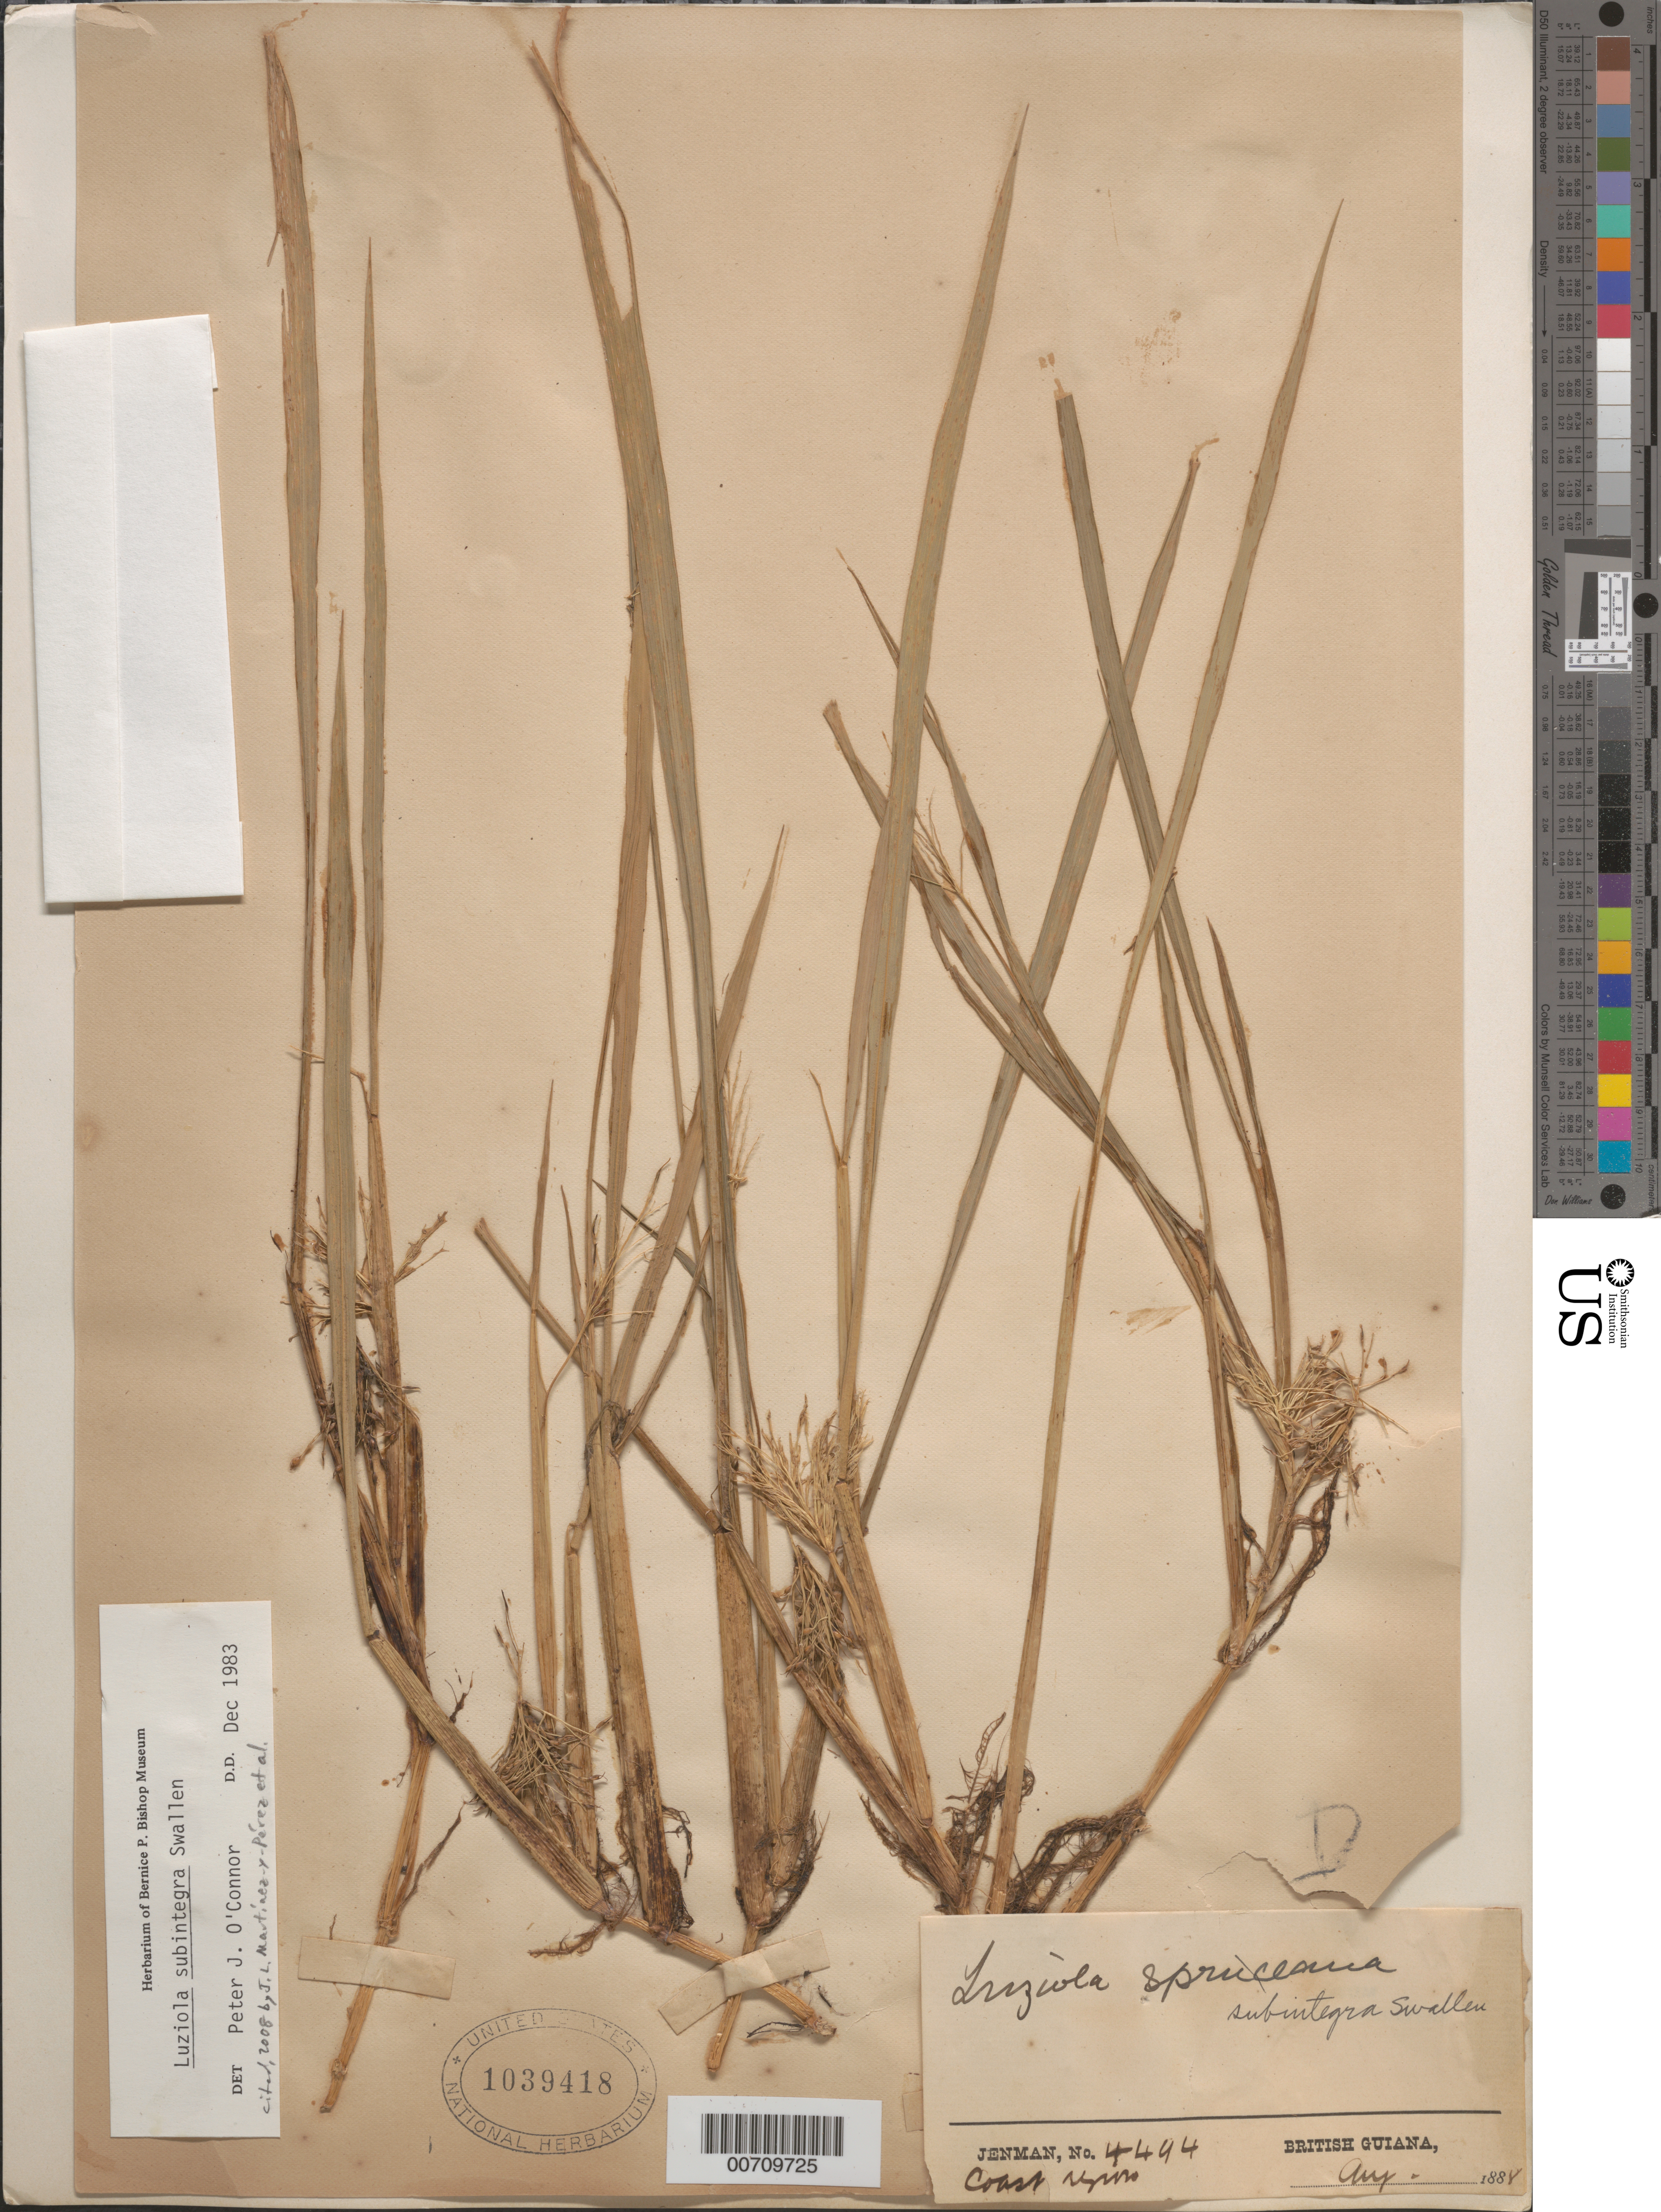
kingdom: Plantae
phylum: Tracheophyta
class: Liliopsida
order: Poales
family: Poaceae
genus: Luziola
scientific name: Luziola subintegra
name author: Swallen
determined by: O'Connor, P. J.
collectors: G. S. Jenman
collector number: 4494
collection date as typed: August 1888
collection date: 1888-08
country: Guyana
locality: Coast Region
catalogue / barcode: US 1039418